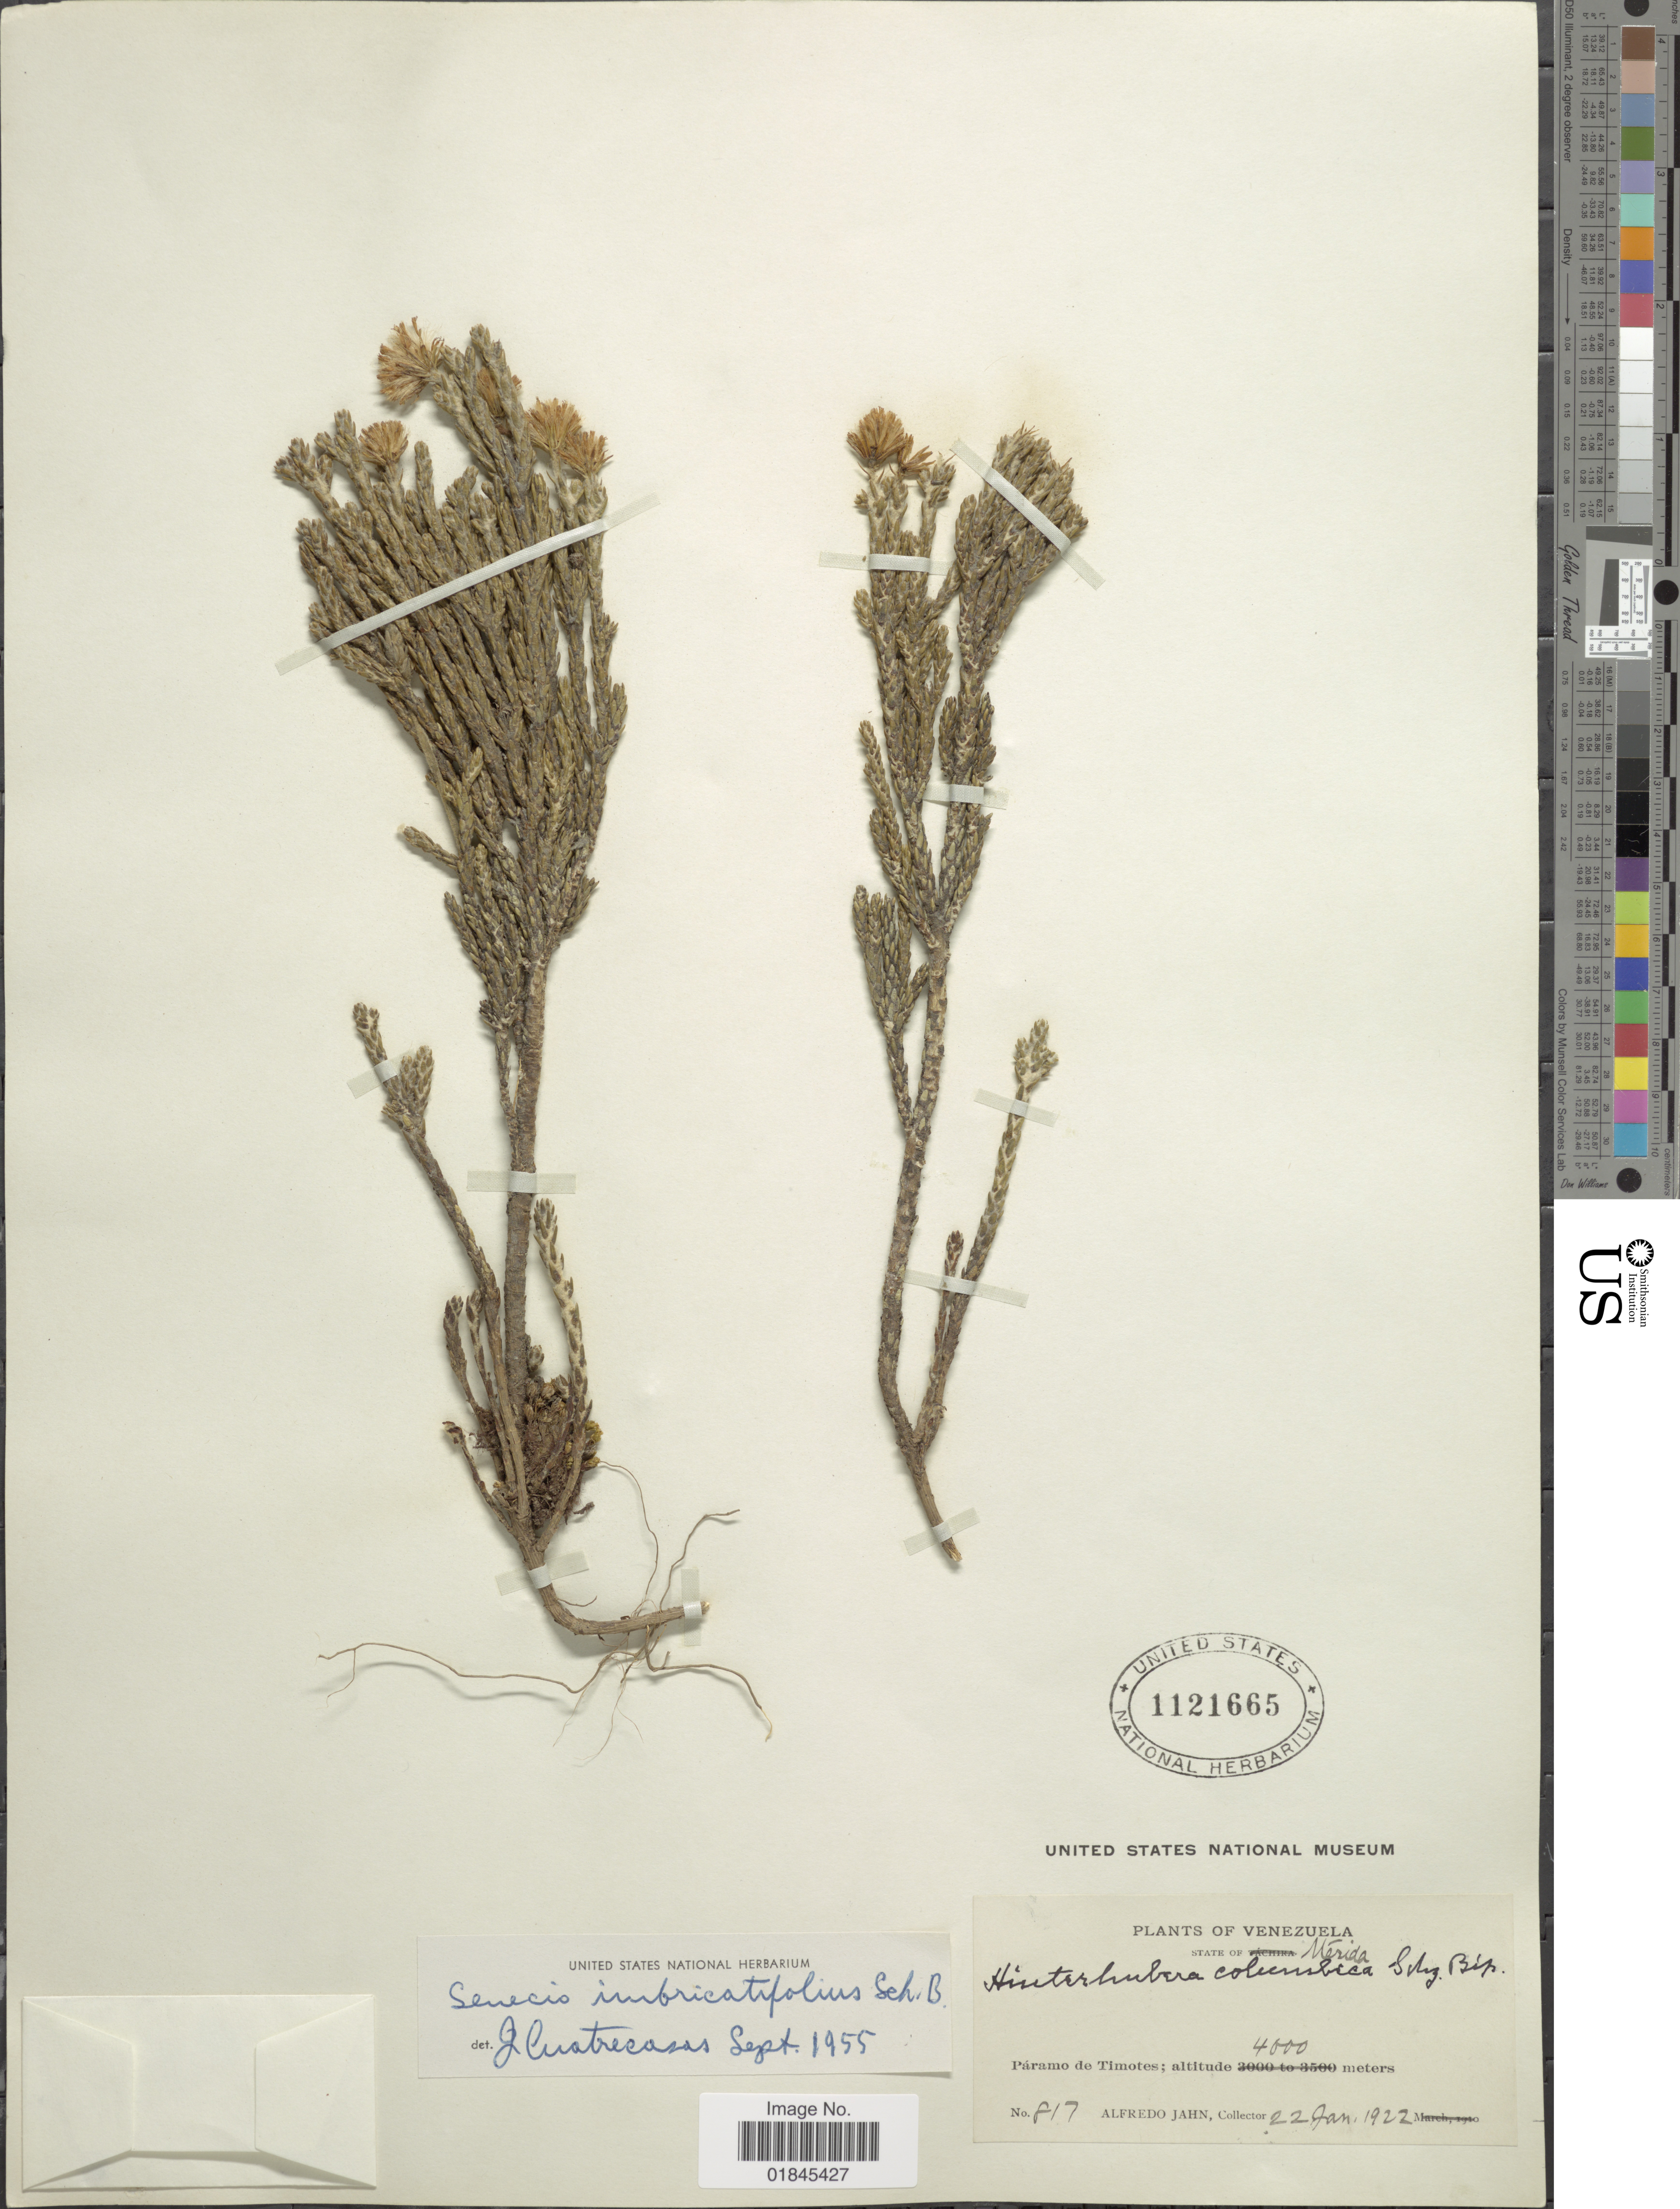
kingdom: Plantae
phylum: Tracheophyta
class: Magnoliopsida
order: Asterales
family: Asteraceae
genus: Pentacalia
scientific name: Pentacalia imbricatifolia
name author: (Sch. Bip. ex Wedd.) Cuatrec.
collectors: A. Jahn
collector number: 817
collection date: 1922-01-22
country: Venezuela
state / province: Mérida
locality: State of Mérida. Páramo de Timotes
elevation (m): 4000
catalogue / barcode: US 1121665